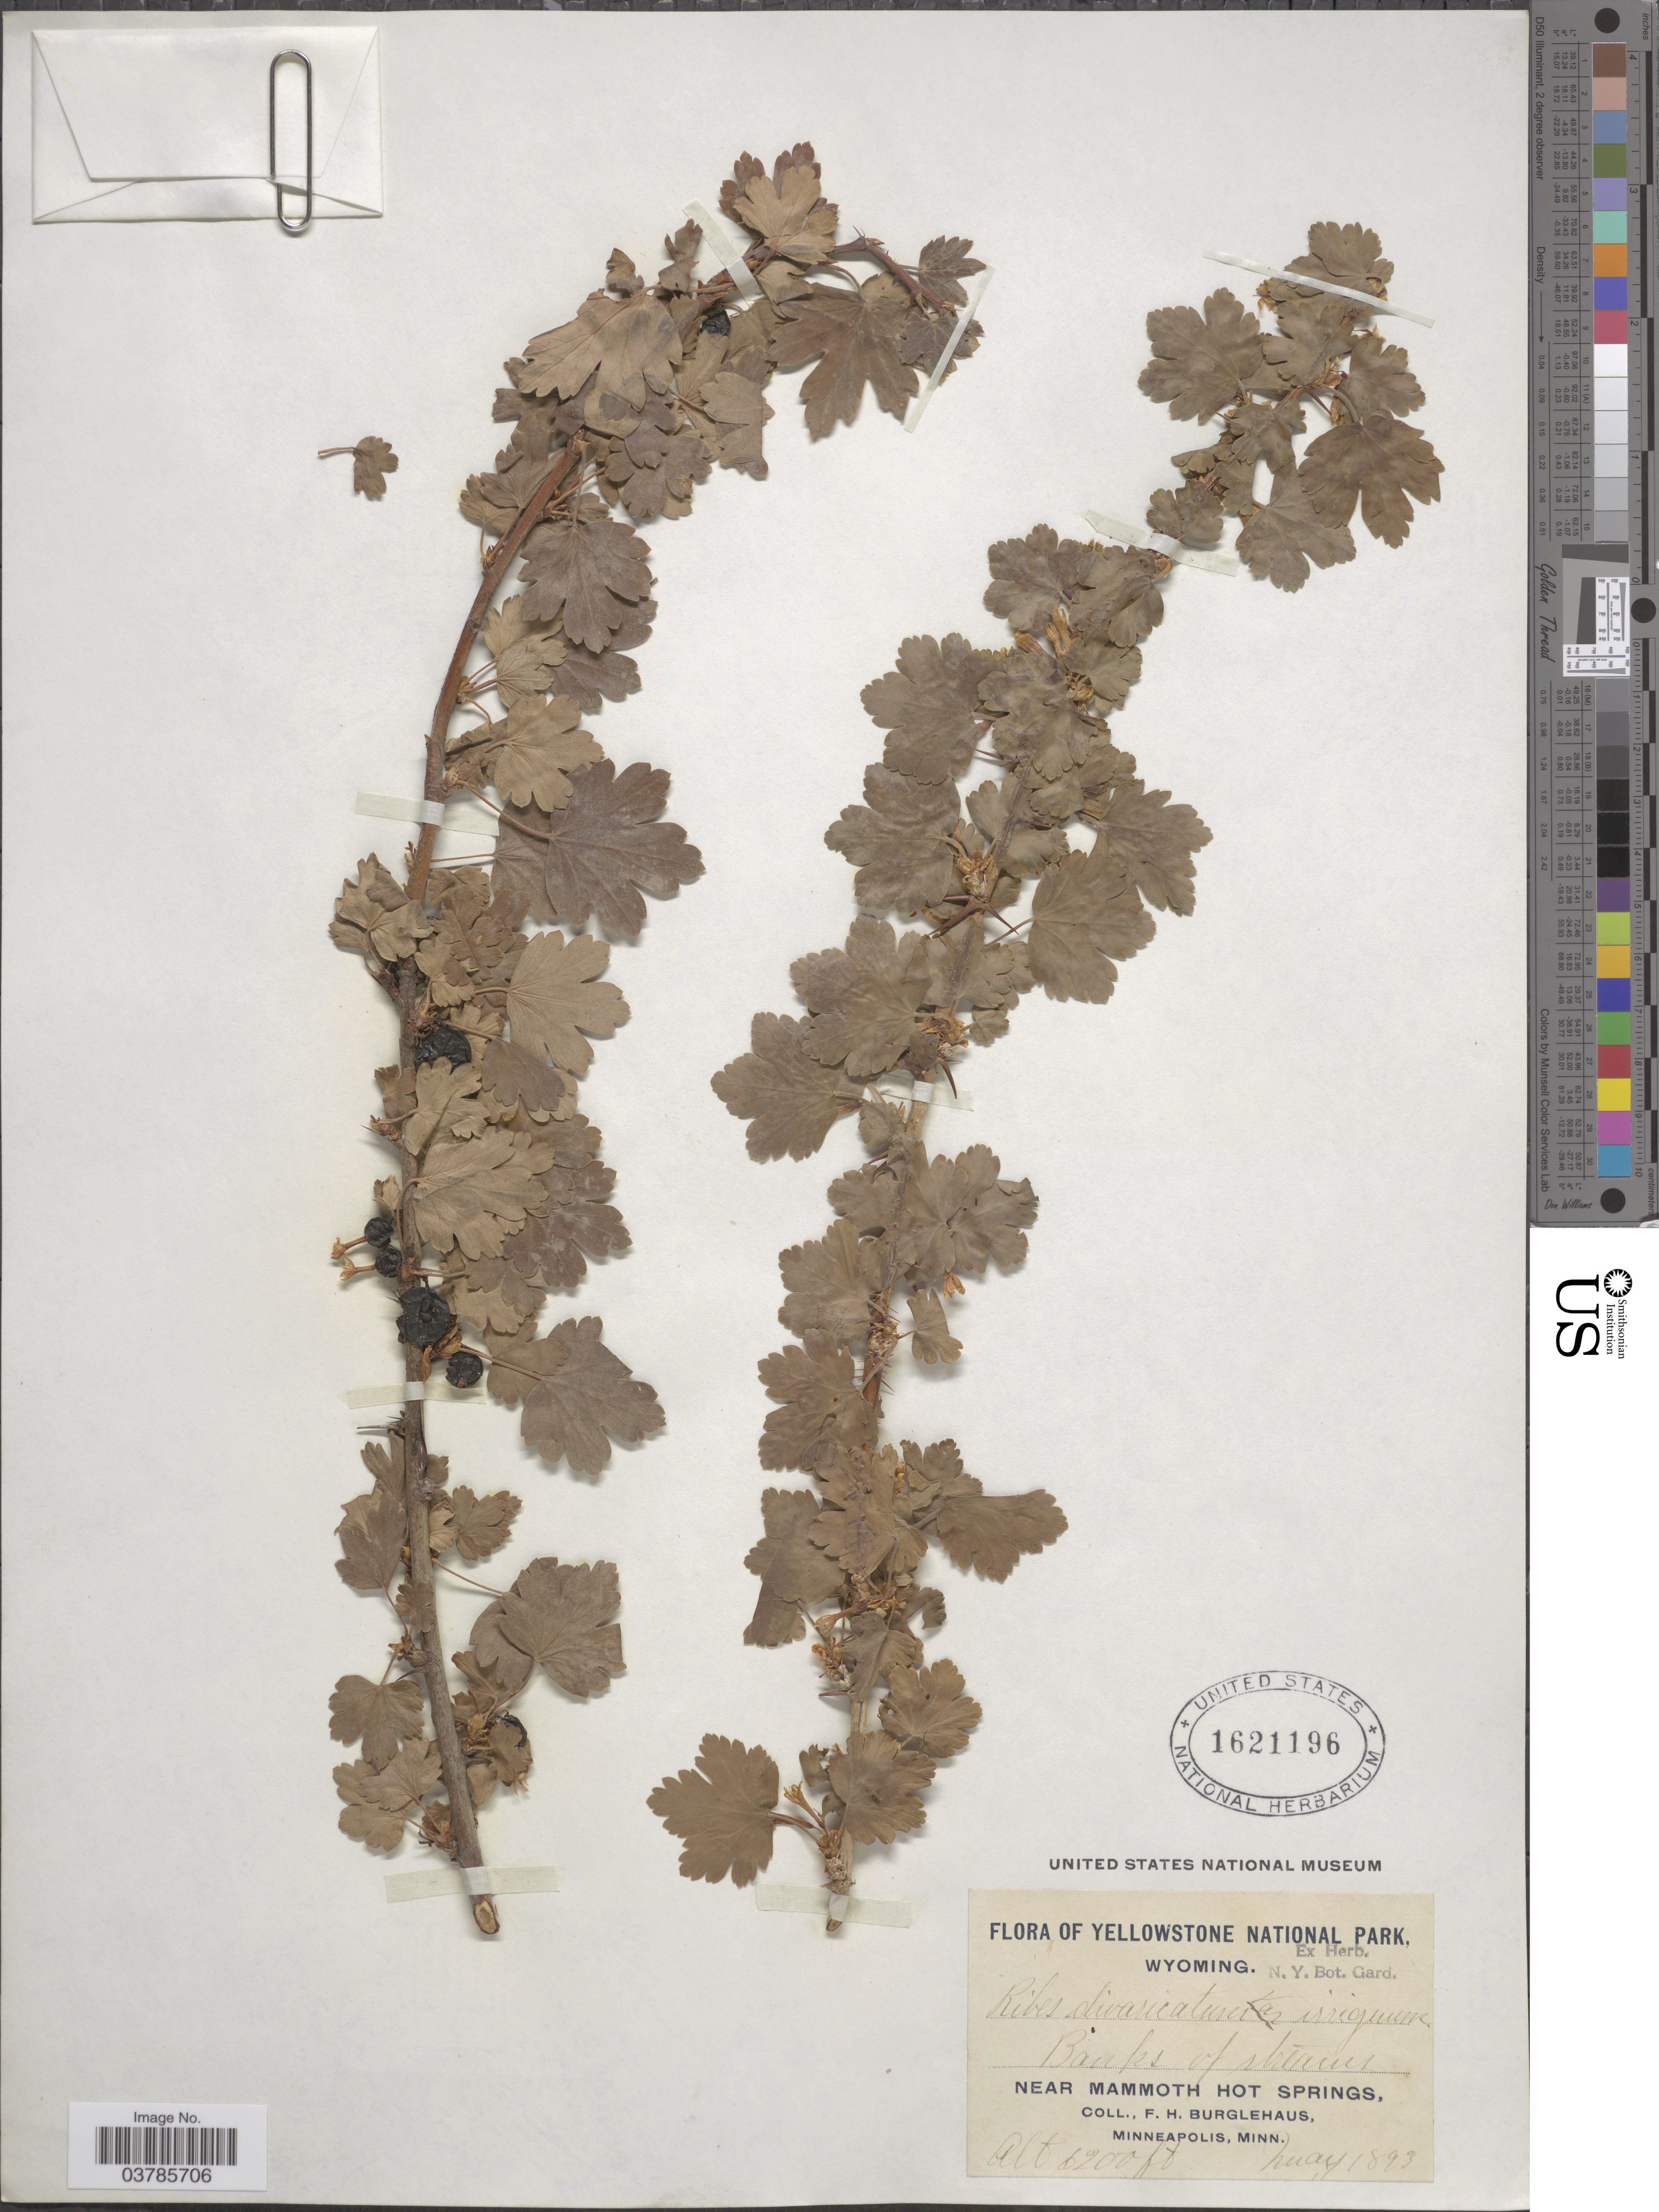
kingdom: Plantae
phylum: Tracheophyta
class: Magnoliopsida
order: Saxifragales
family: Grossulariaceae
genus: Ribes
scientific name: Ribes oxyacanthoides var. irriguum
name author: (Douglas) Jancz.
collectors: F. Burglehaus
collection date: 1893-05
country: United States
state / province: Wyoming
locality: The Yellowstone National Park. Banks of Streams. Near Mammoth Hot Springs.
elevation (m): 1890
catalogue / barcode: US 1621196